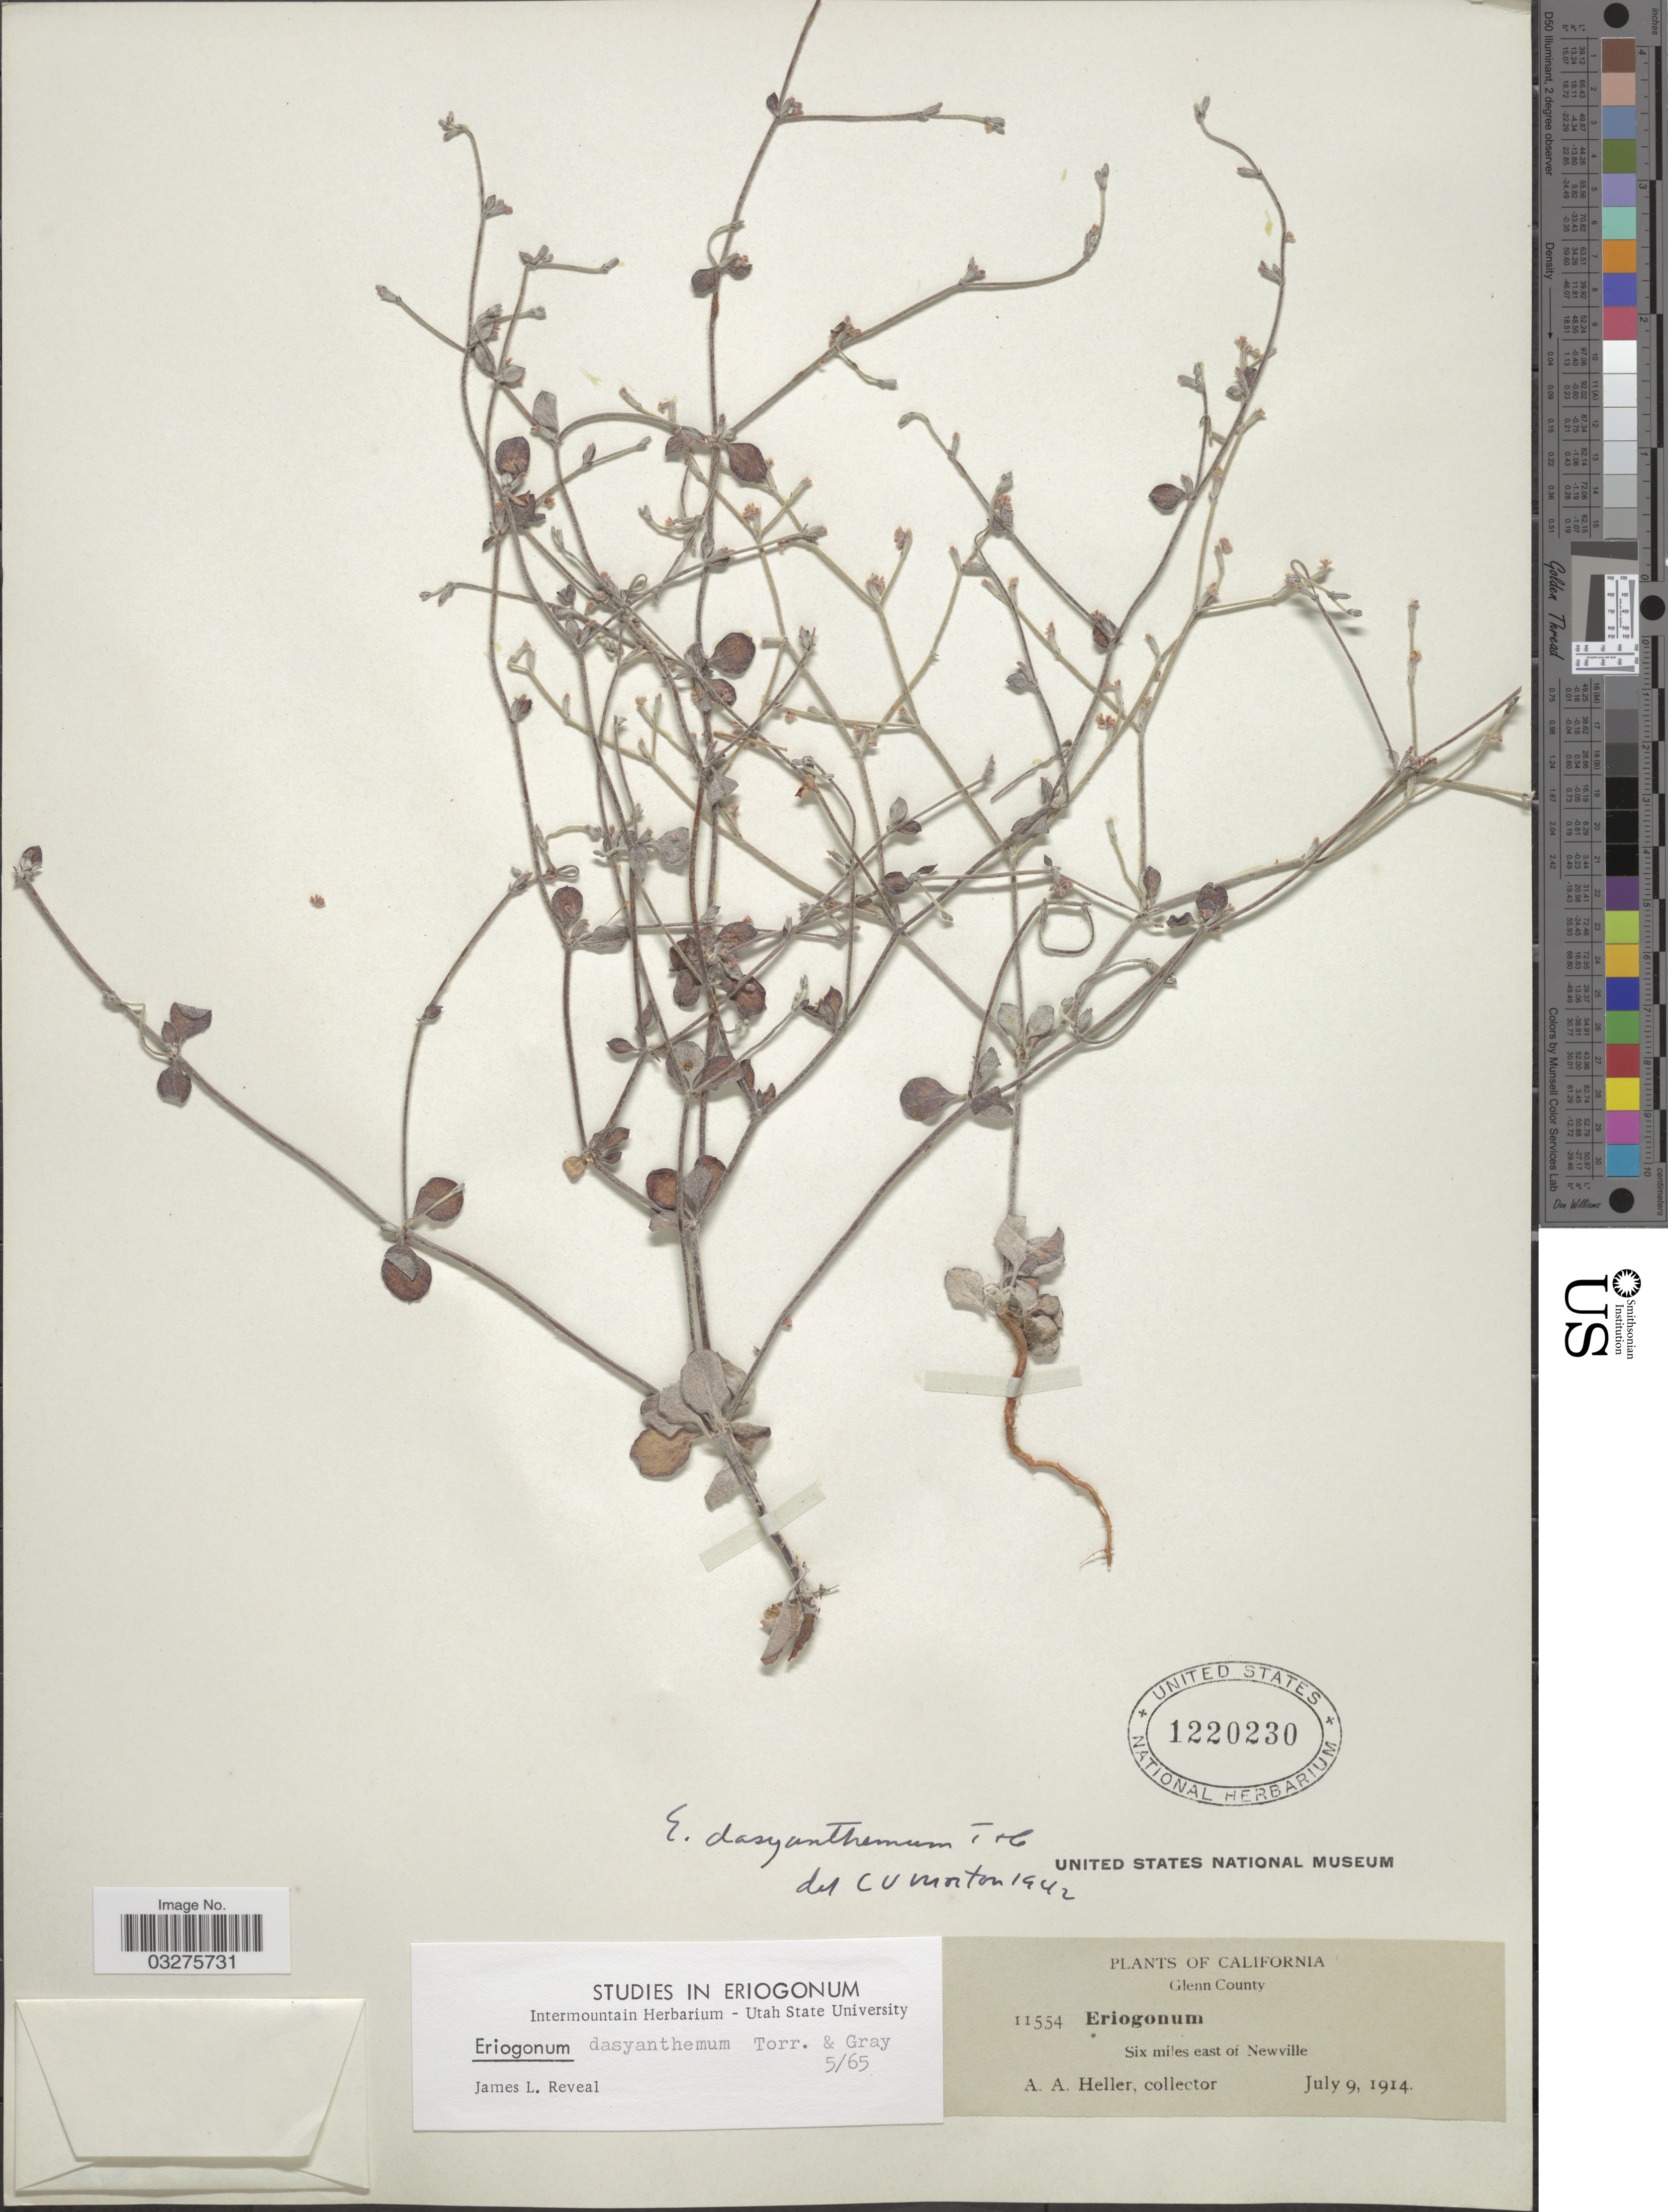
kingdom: Plantae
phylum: Tracheophyta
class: Magnoliopsida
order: Caryophyllales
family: Polygonaceae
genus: Eriogonum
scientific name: Eriogonum dasyanthemum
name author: Torr. & A. Gray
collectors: A. A. Heller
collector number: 11554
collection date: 1914-07-09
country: United States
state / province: California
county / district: Glenn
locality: Glenn County. Six miles east of Newville.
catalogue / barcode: US 1220230